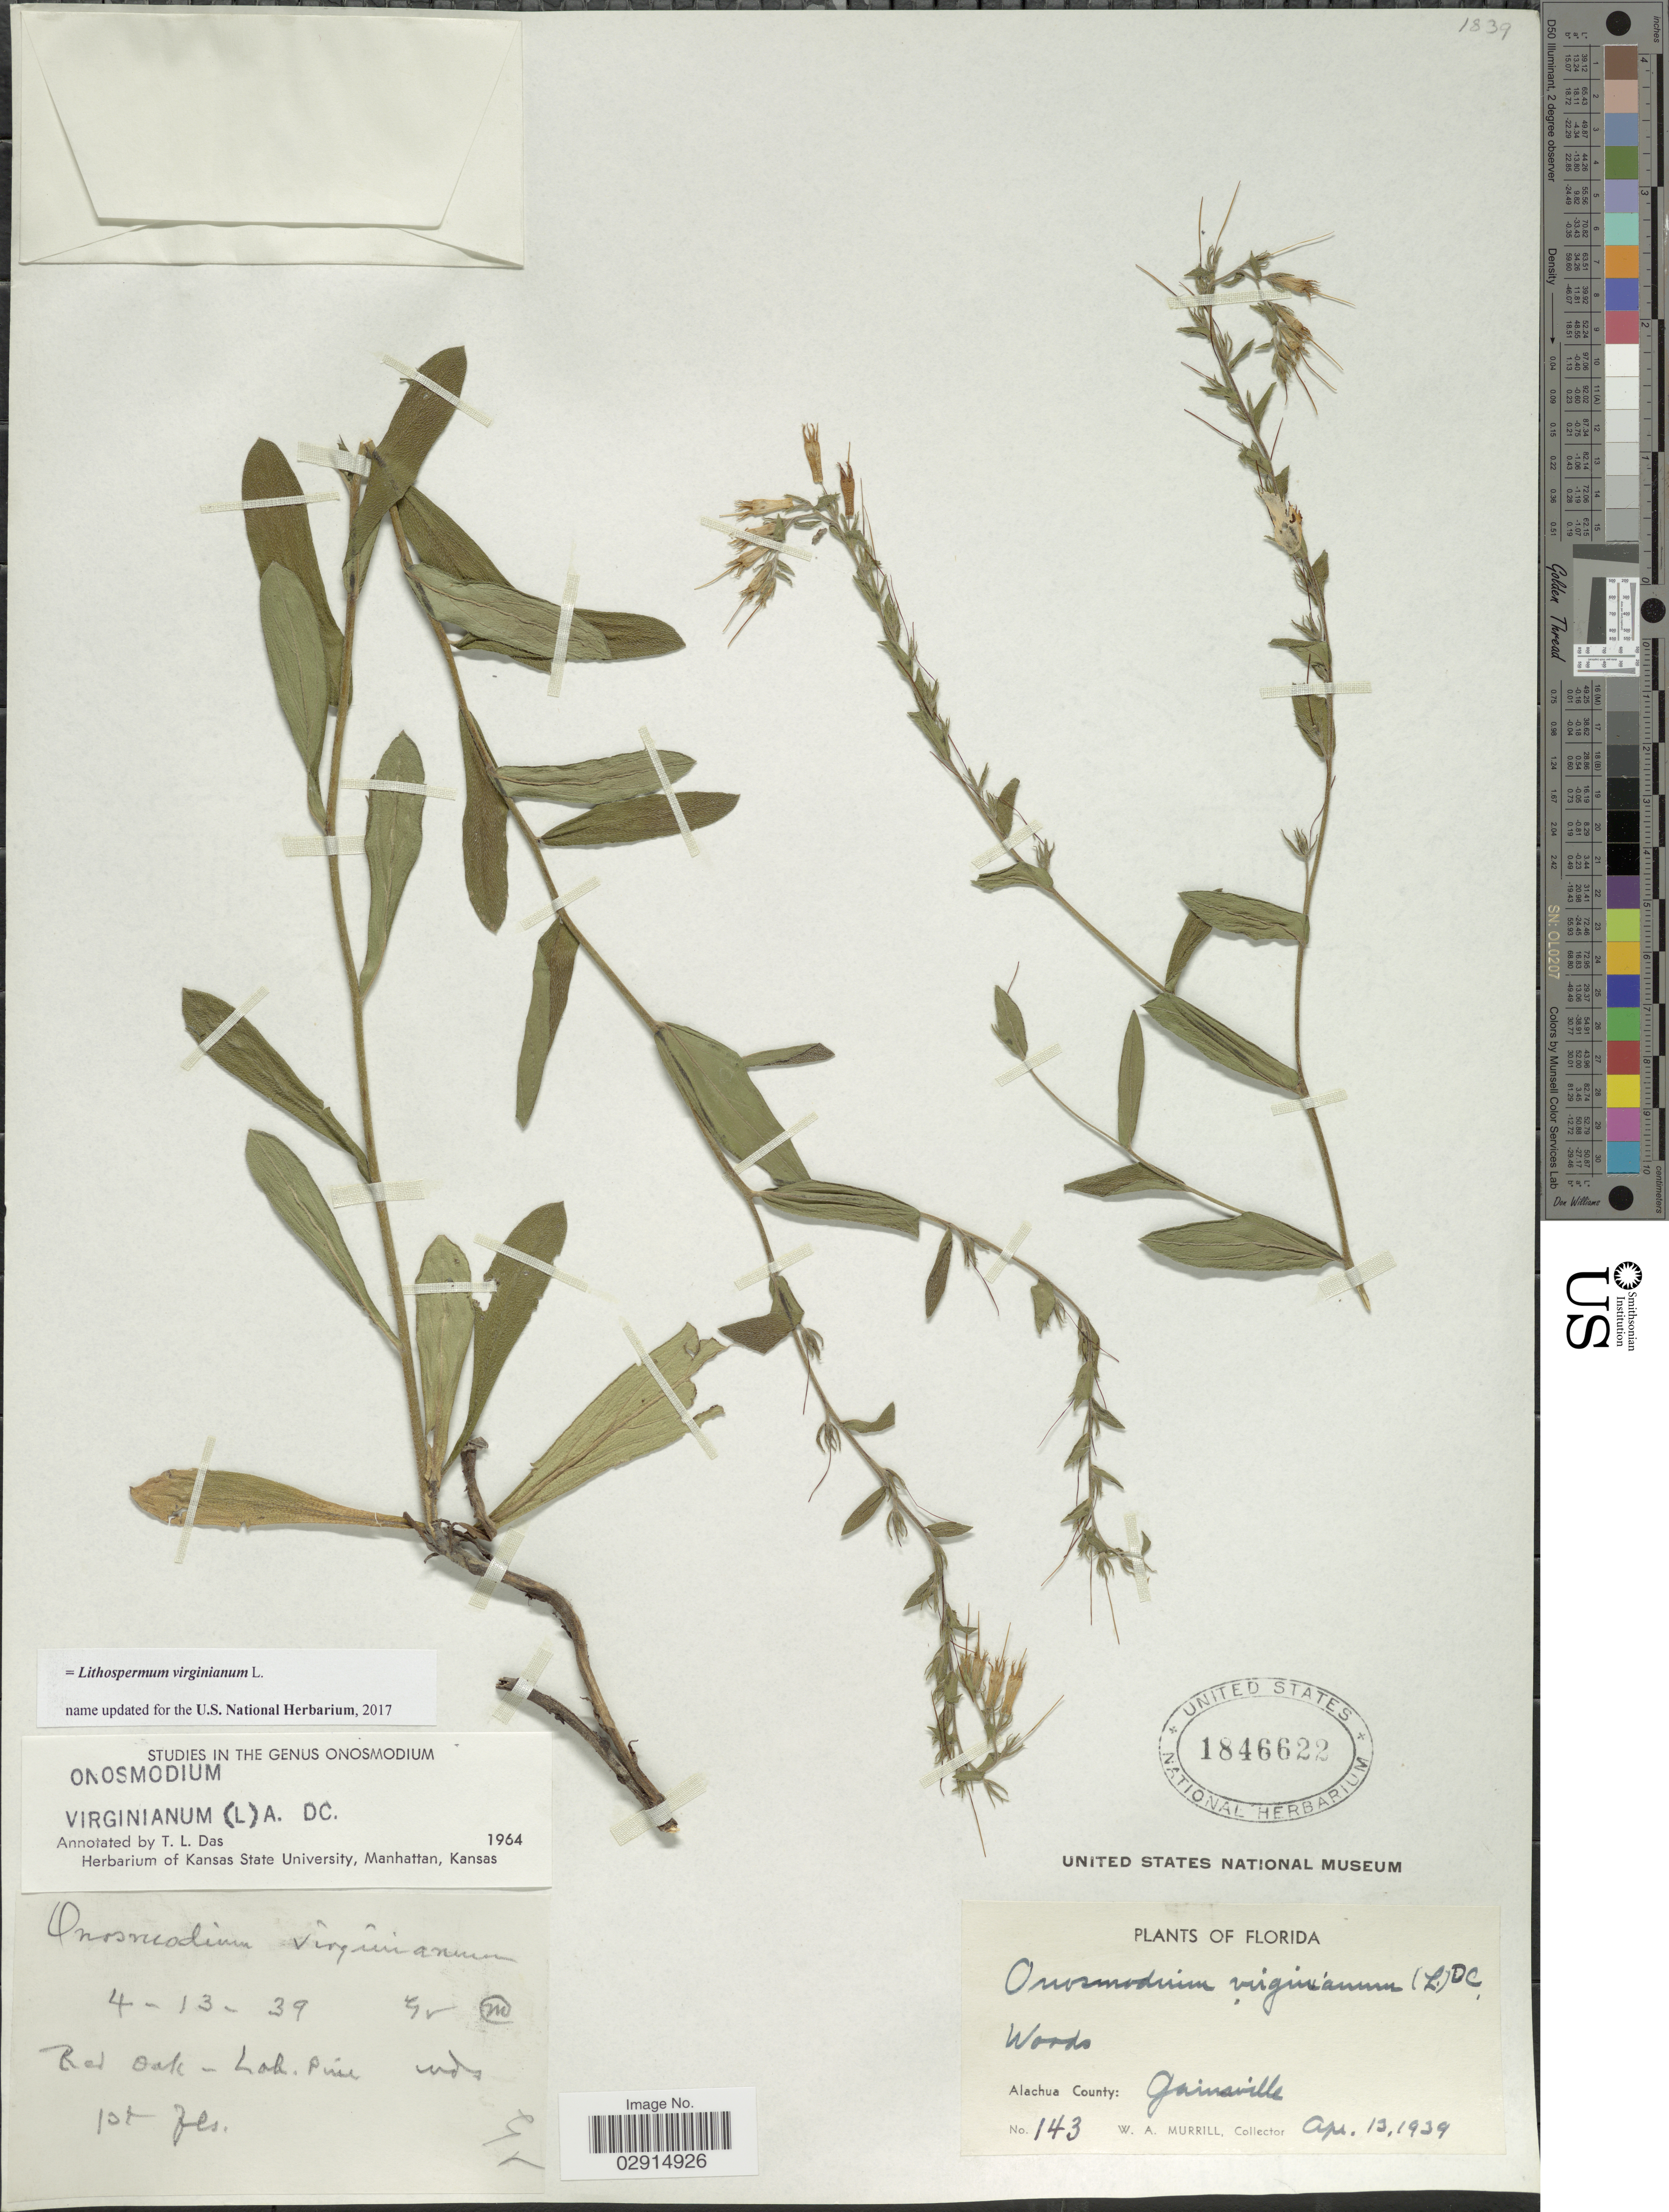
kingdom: Plantae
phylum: Tracheophyta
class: Magnoliopsida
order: Boraginales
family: Boraginaceae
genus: Lithospermum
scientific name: Lithospermum virginianum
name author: L.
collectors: W. A. Murrill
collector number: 143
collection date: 1939-04-13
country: United States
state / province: Florida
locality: Alachua County: Gainesville.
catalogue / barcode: US 1846622